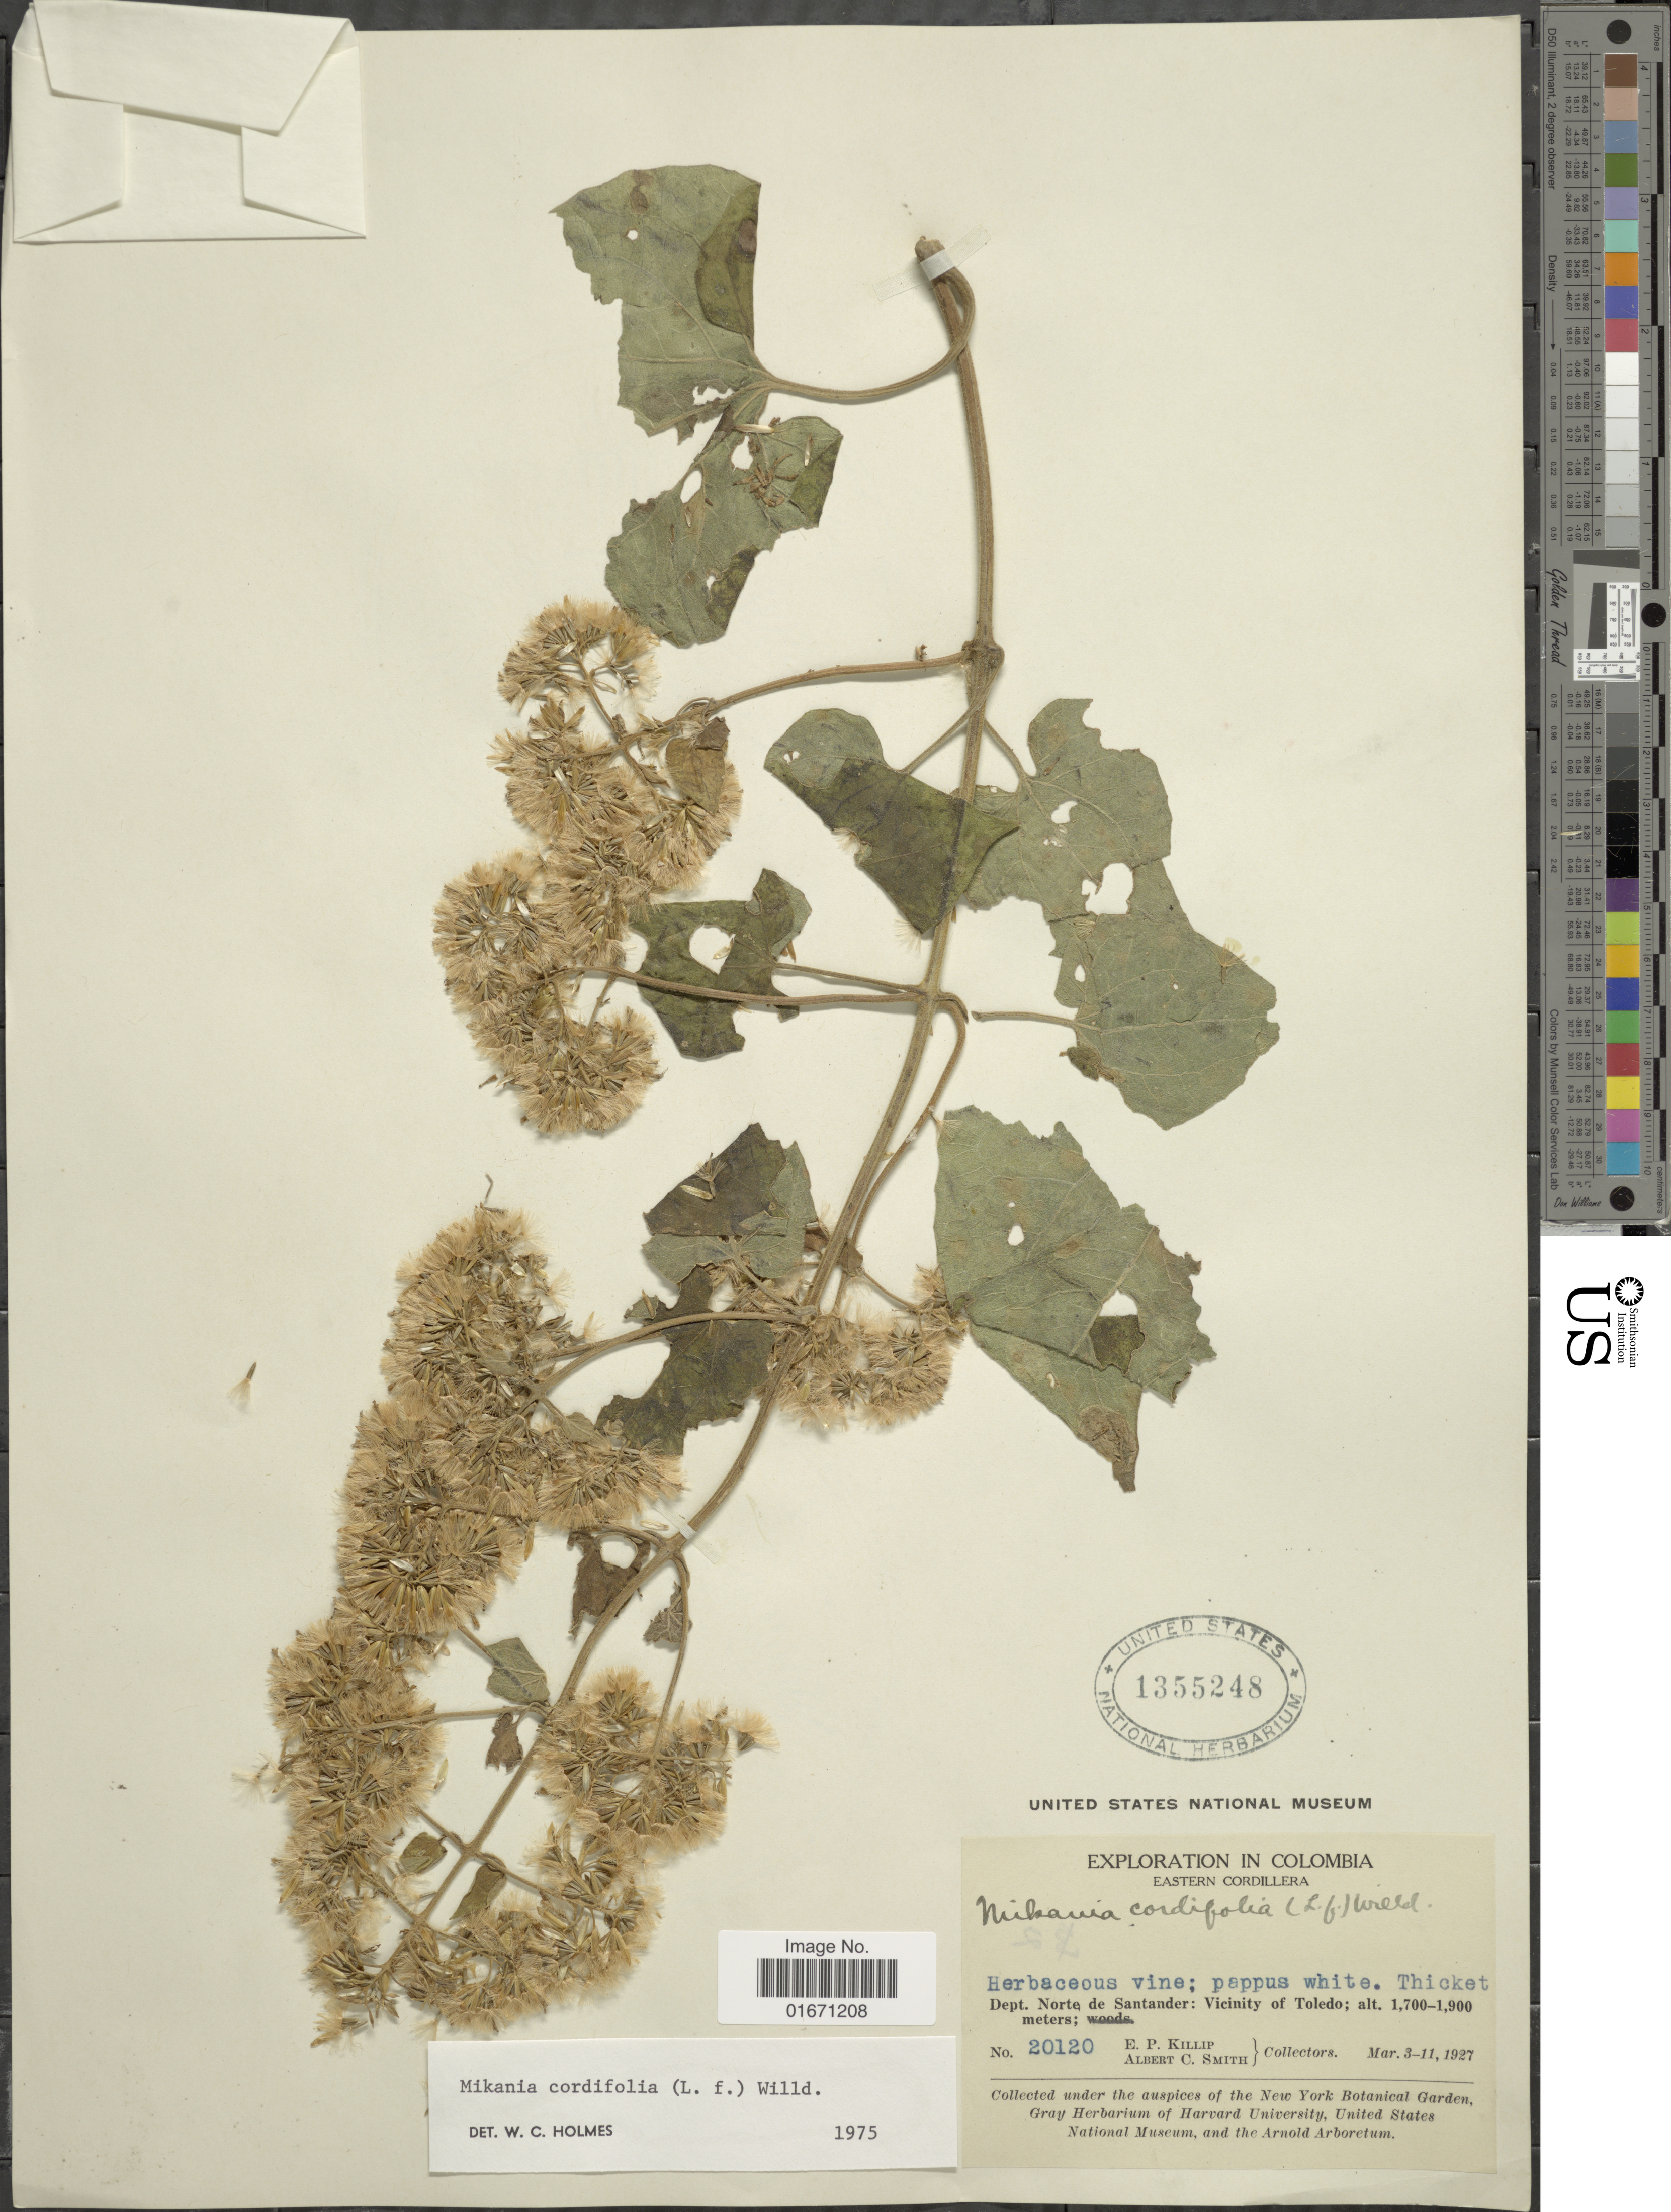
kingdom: Plantae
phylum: Tracheophyta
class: Magnoliopsida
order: Asterales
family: Asteraceae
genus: Mikania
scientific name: Mikania cordifolia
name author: Kunth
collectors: E. P. Killip & A. C. Smith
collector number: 20120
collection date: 1927-03-03/1927-03-11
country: Colombia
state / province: Norte de Santander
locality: Eastern Cordillera, Vicinity of Toledo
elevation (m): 1700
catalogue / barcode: US 1355248